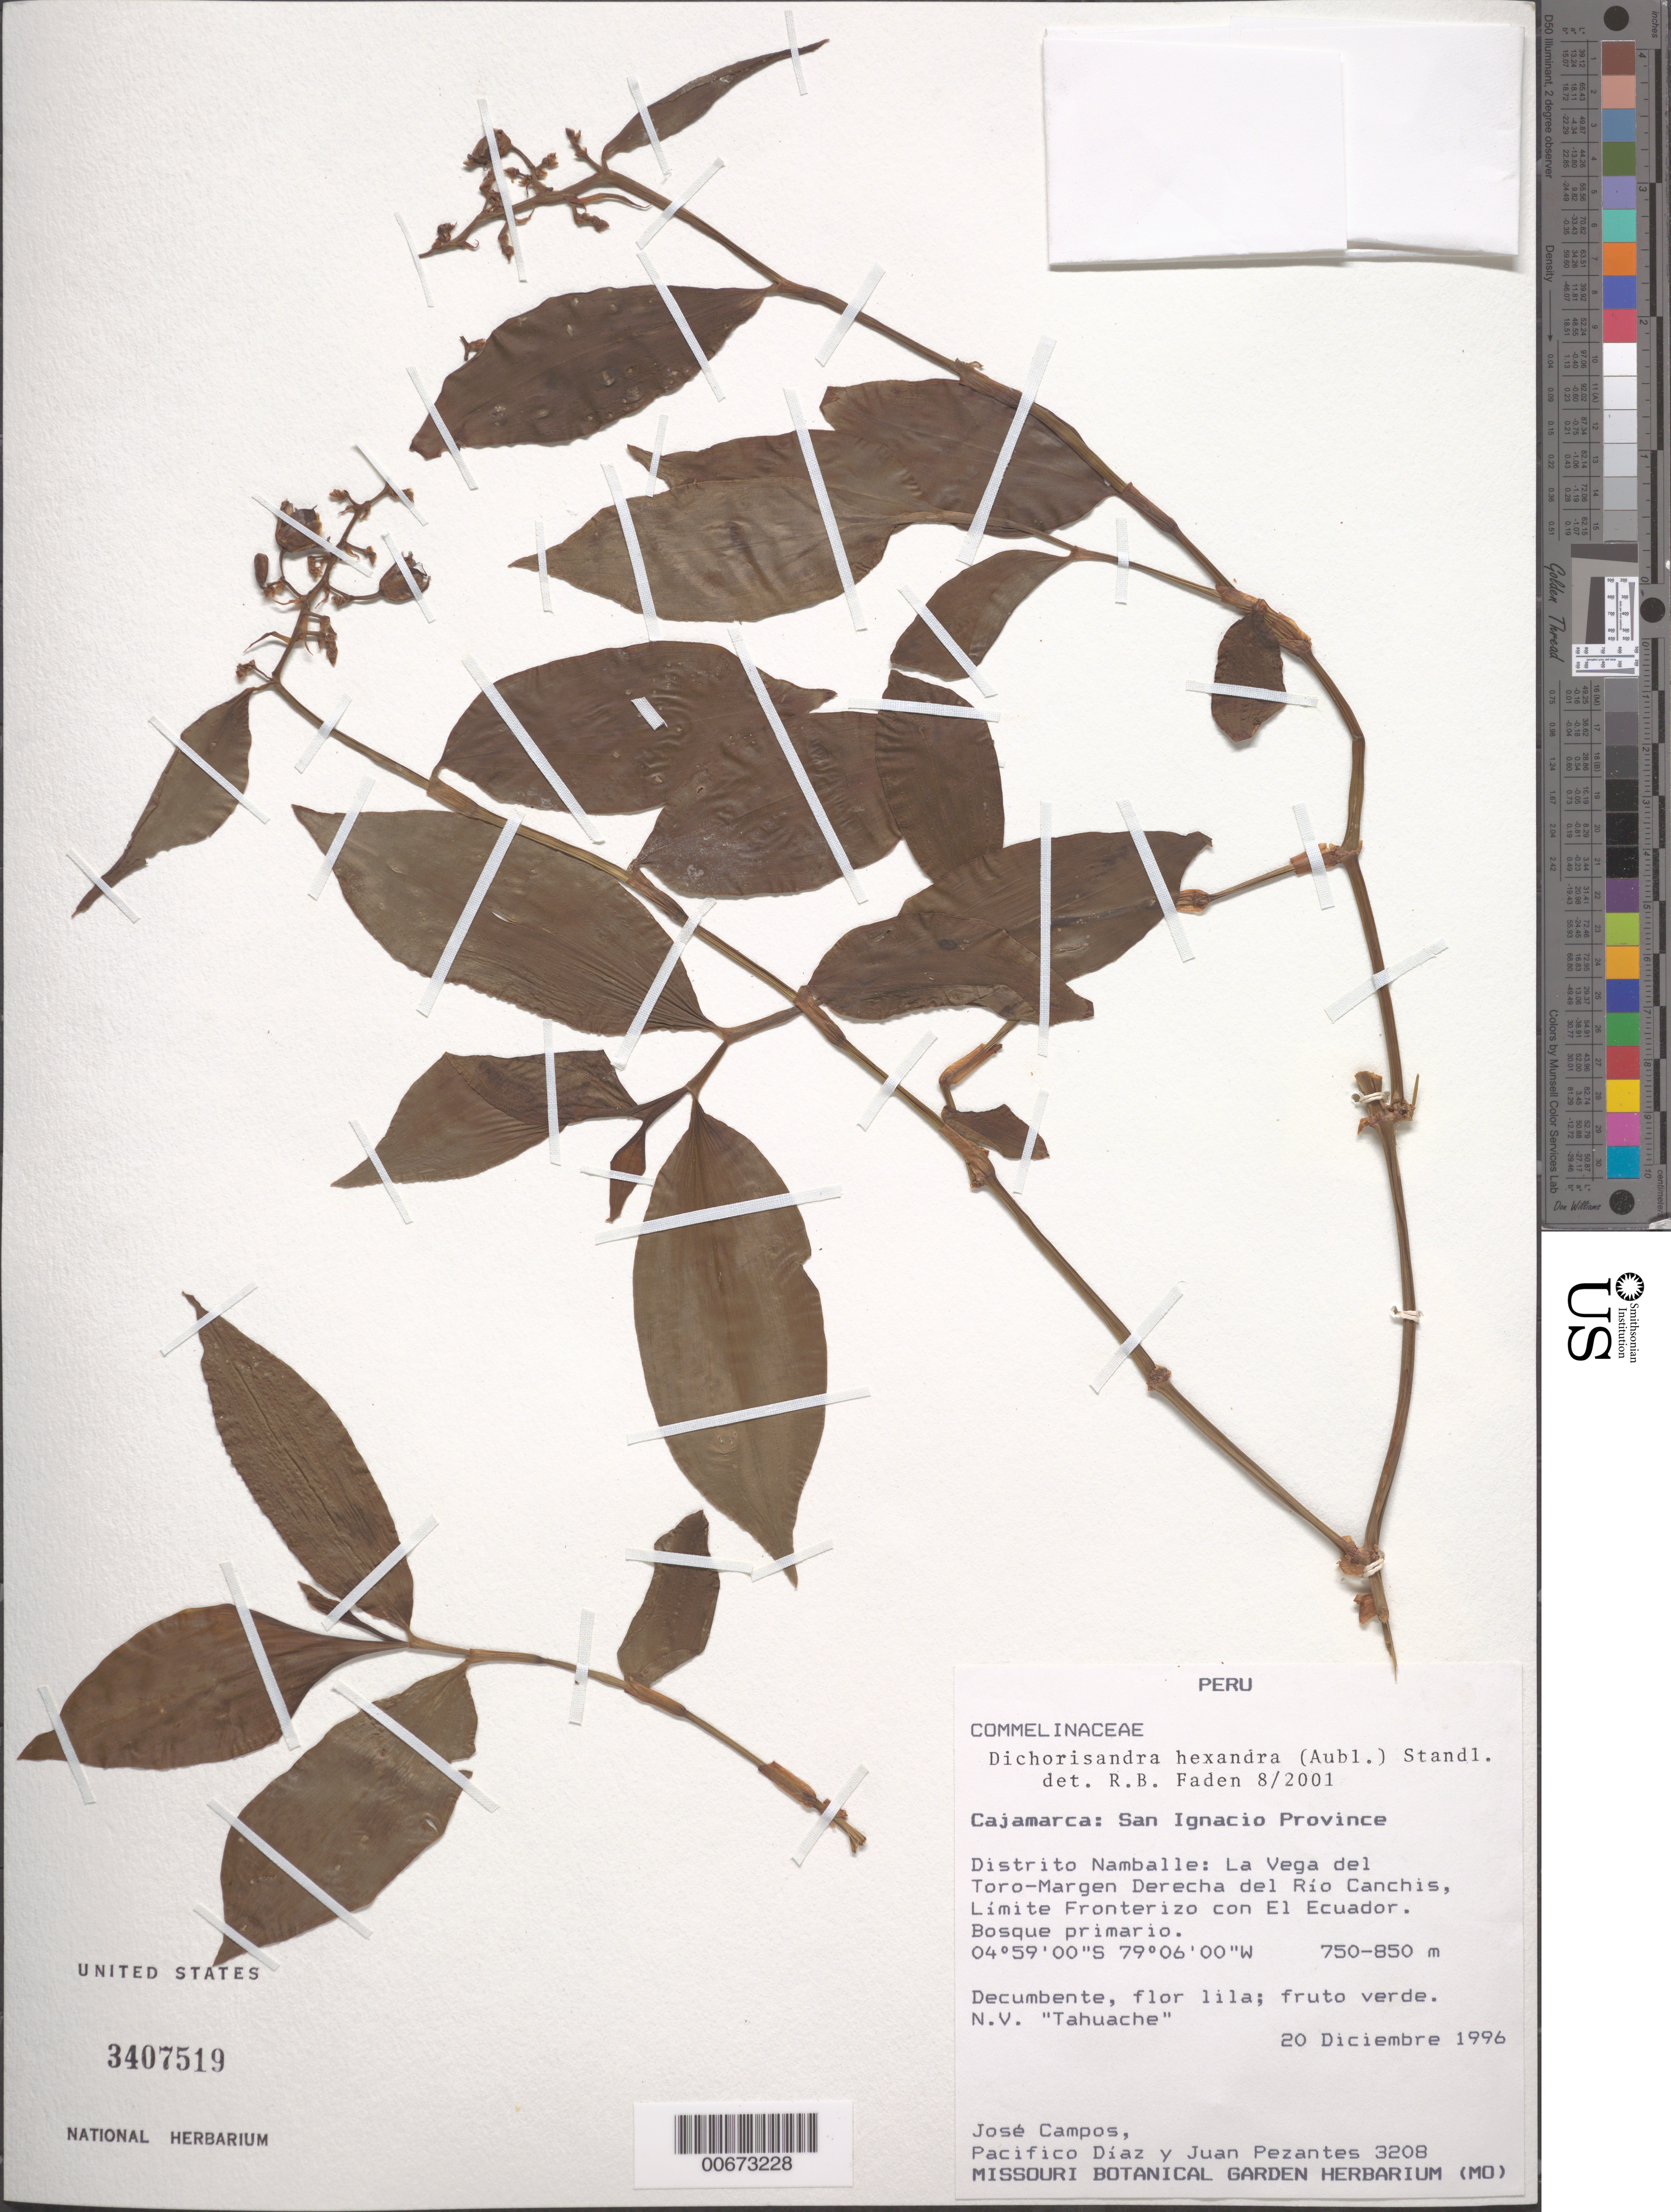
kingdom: Plantae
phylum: Tracheophyta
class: Liliopsida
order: Commelinales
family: Commelinaceae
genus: Dichorisandra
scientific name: Dichorisandra hexandra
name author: (Aubl.) Standl.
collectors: J. Campos, W. Díaz P. & J. Pezantes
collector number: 3208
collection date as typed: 20 Dec 1996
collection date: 1996-12-20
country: Peru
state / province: Cajamarca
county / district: San Ignacio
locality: Namballe, La Vega del Toro - margen derecha del Río Canchis, limite fronterizo con el Ecuador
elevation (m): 750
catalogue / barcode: US 3407519